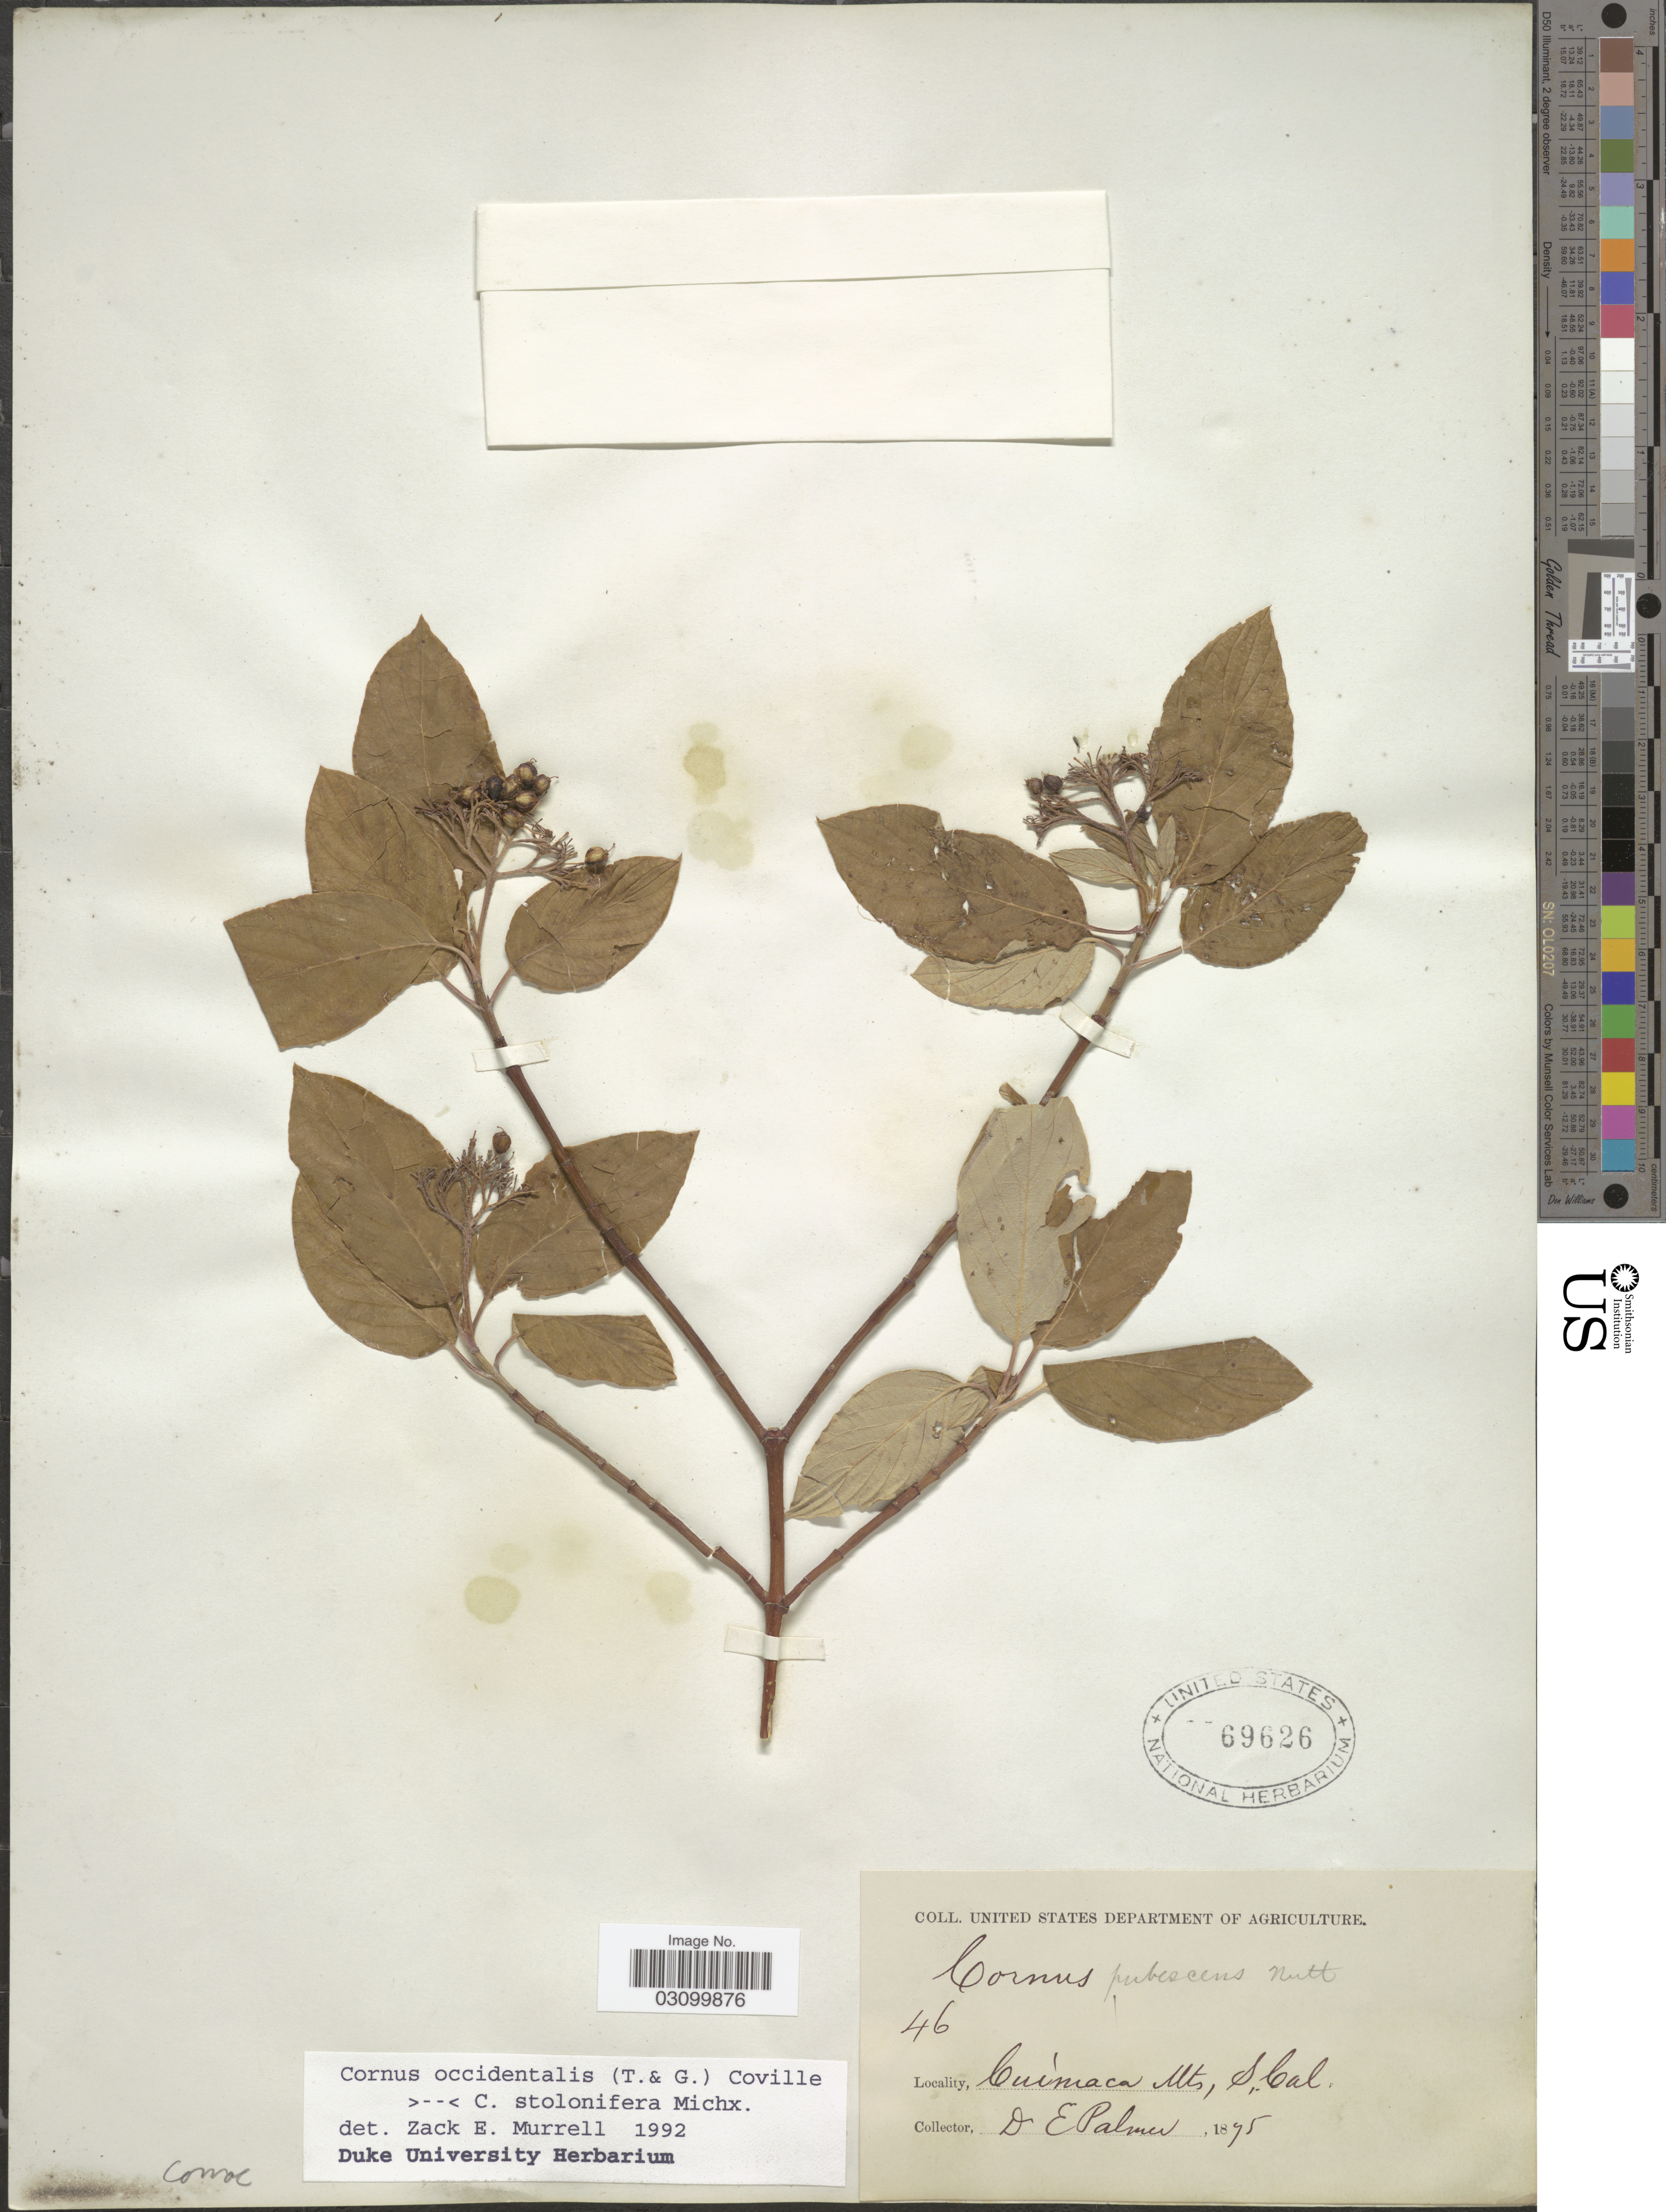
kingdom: Plantae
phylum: Tracheophyta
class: Magnoliopsida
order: Cornales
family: Cornaceae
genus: Cornus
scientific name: Cornus sp.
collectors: E. Palmer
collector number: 46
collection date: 1895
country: United States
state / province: California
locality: Cuyamaca Mts., S. Cal.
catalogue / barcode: US 69626